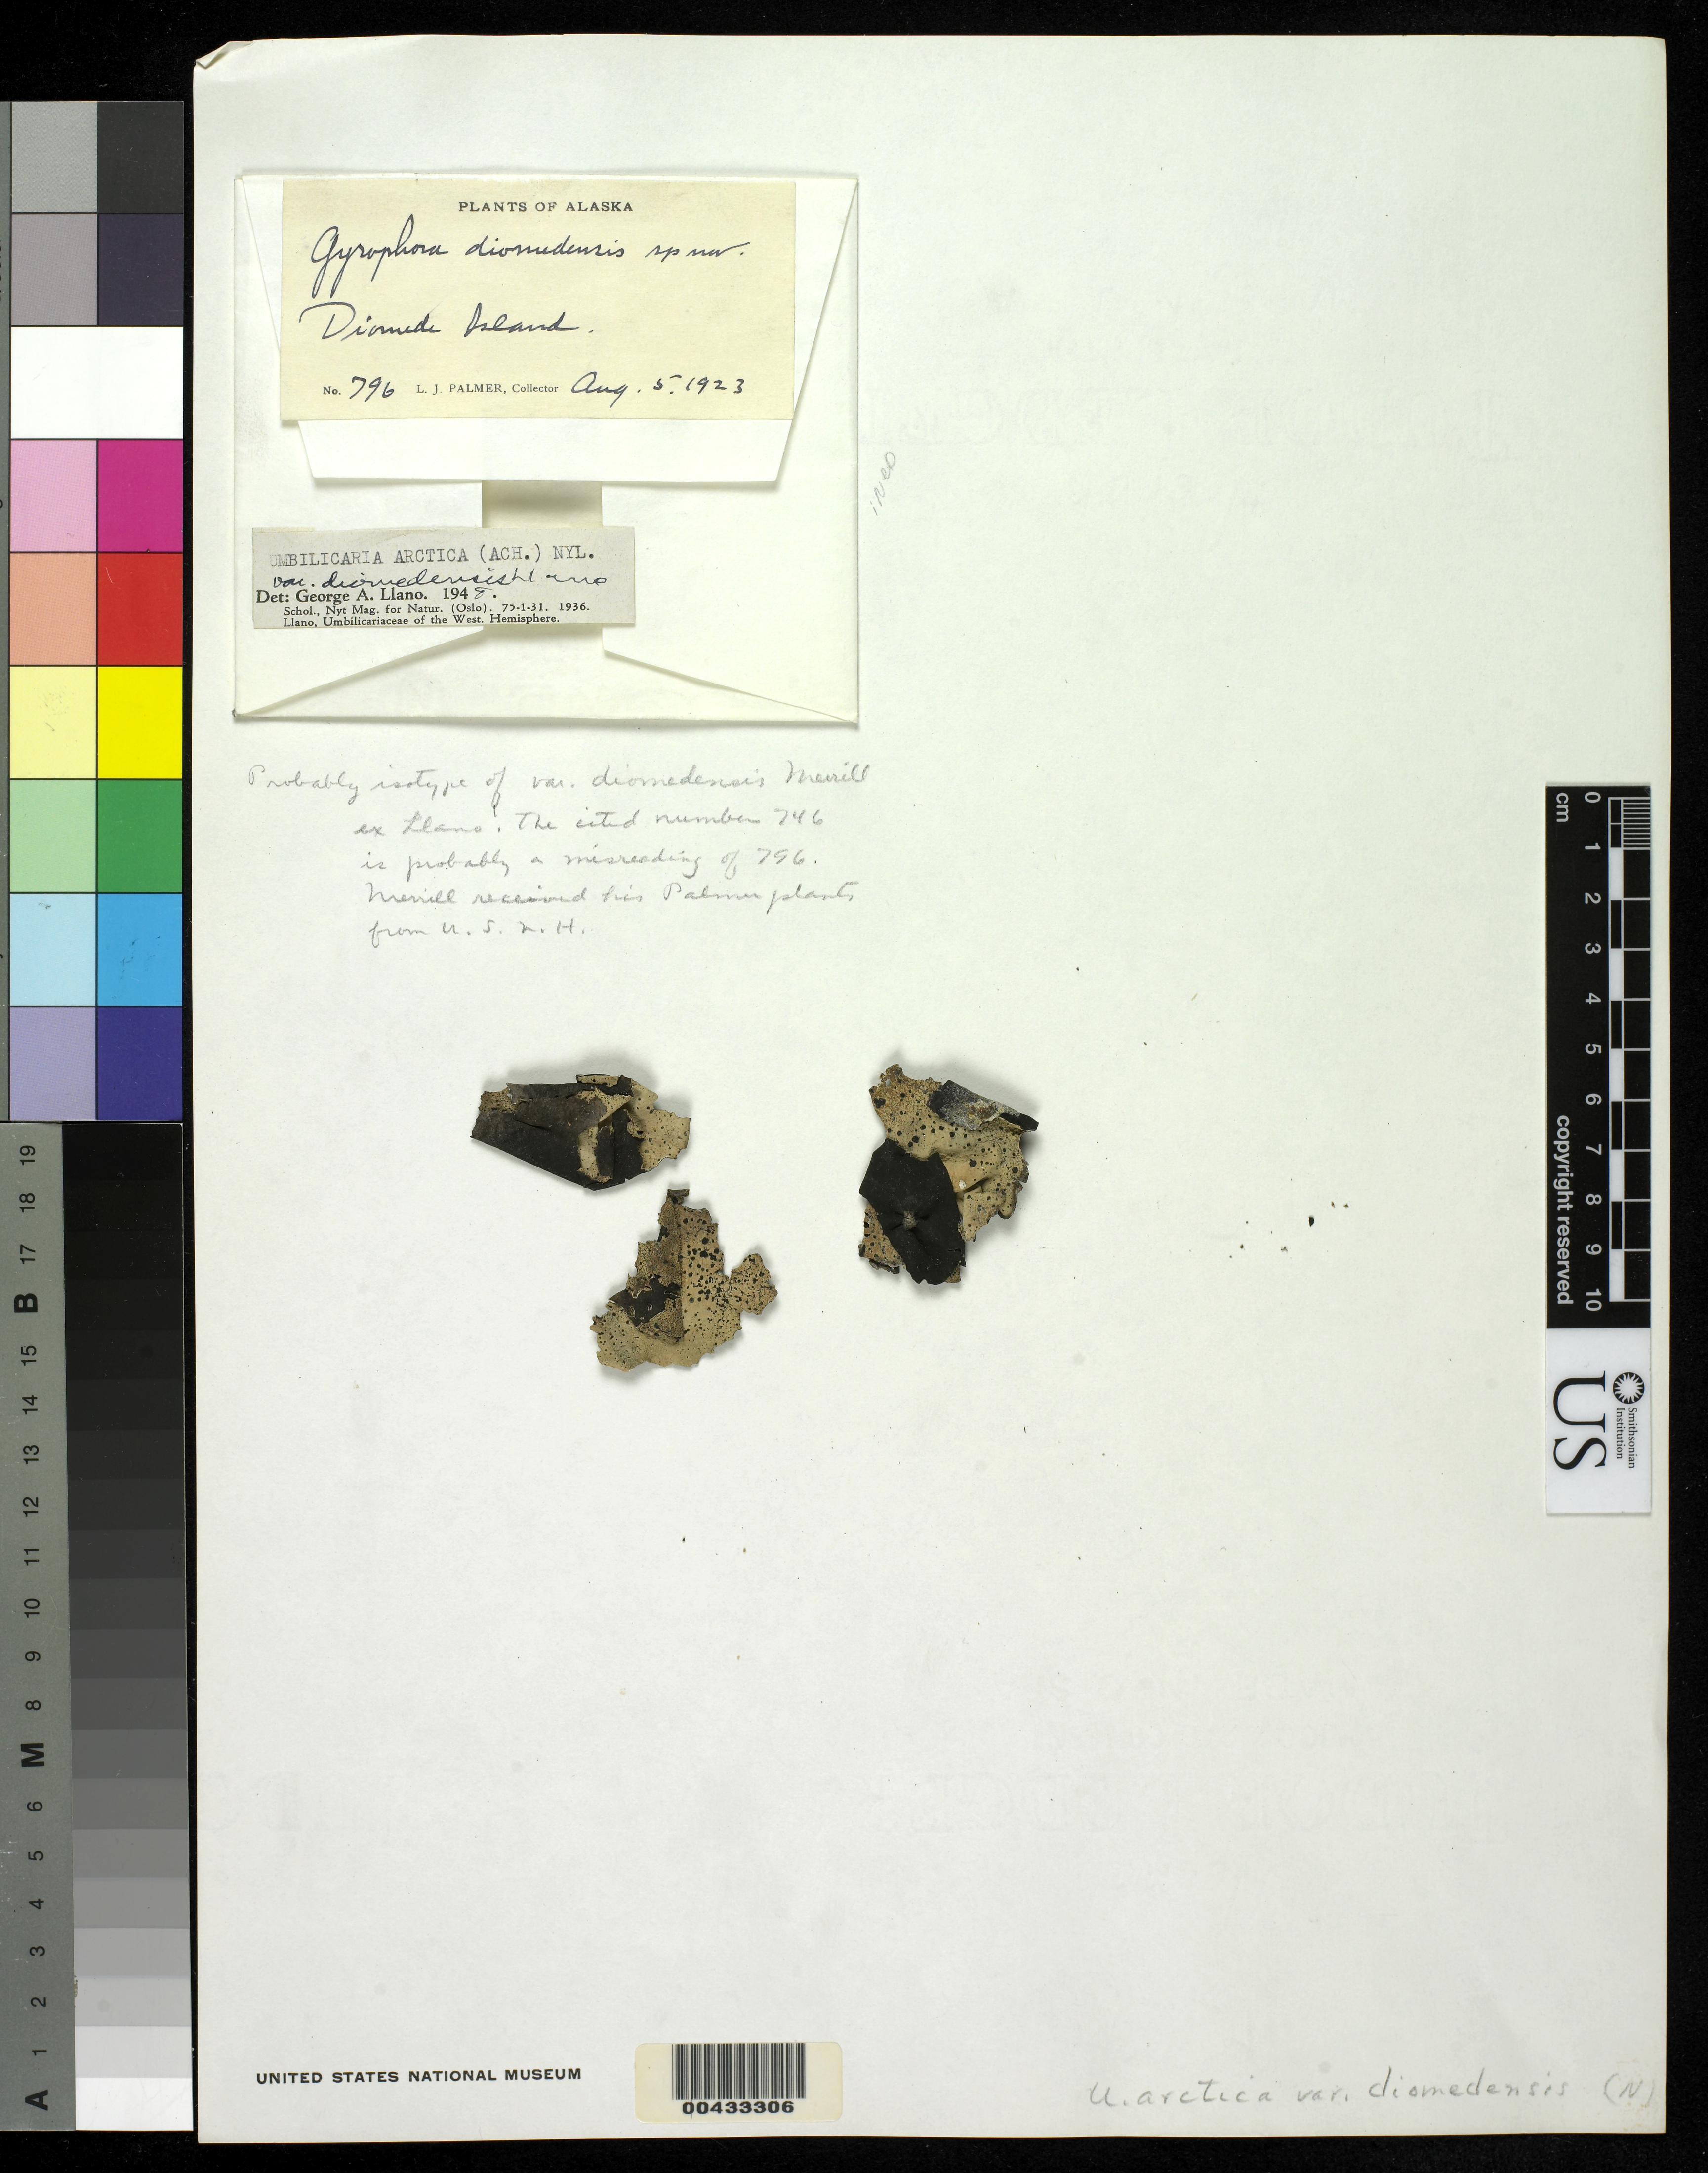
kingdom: Fungi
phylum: Ascomycota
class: Lecanoromycetes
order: Umbilicariales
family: Umbilicariaceae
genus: Umbilicaria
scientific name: Umbilicaria arctica var. diomedensis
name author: Merr. ex Llano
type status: Possible Isotype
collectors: L. J. Palmer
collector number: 796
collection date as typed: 05 Aug 1923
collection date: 1923-08-05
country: United States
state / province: Alaska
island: Diomede Island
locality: Diomede Island.